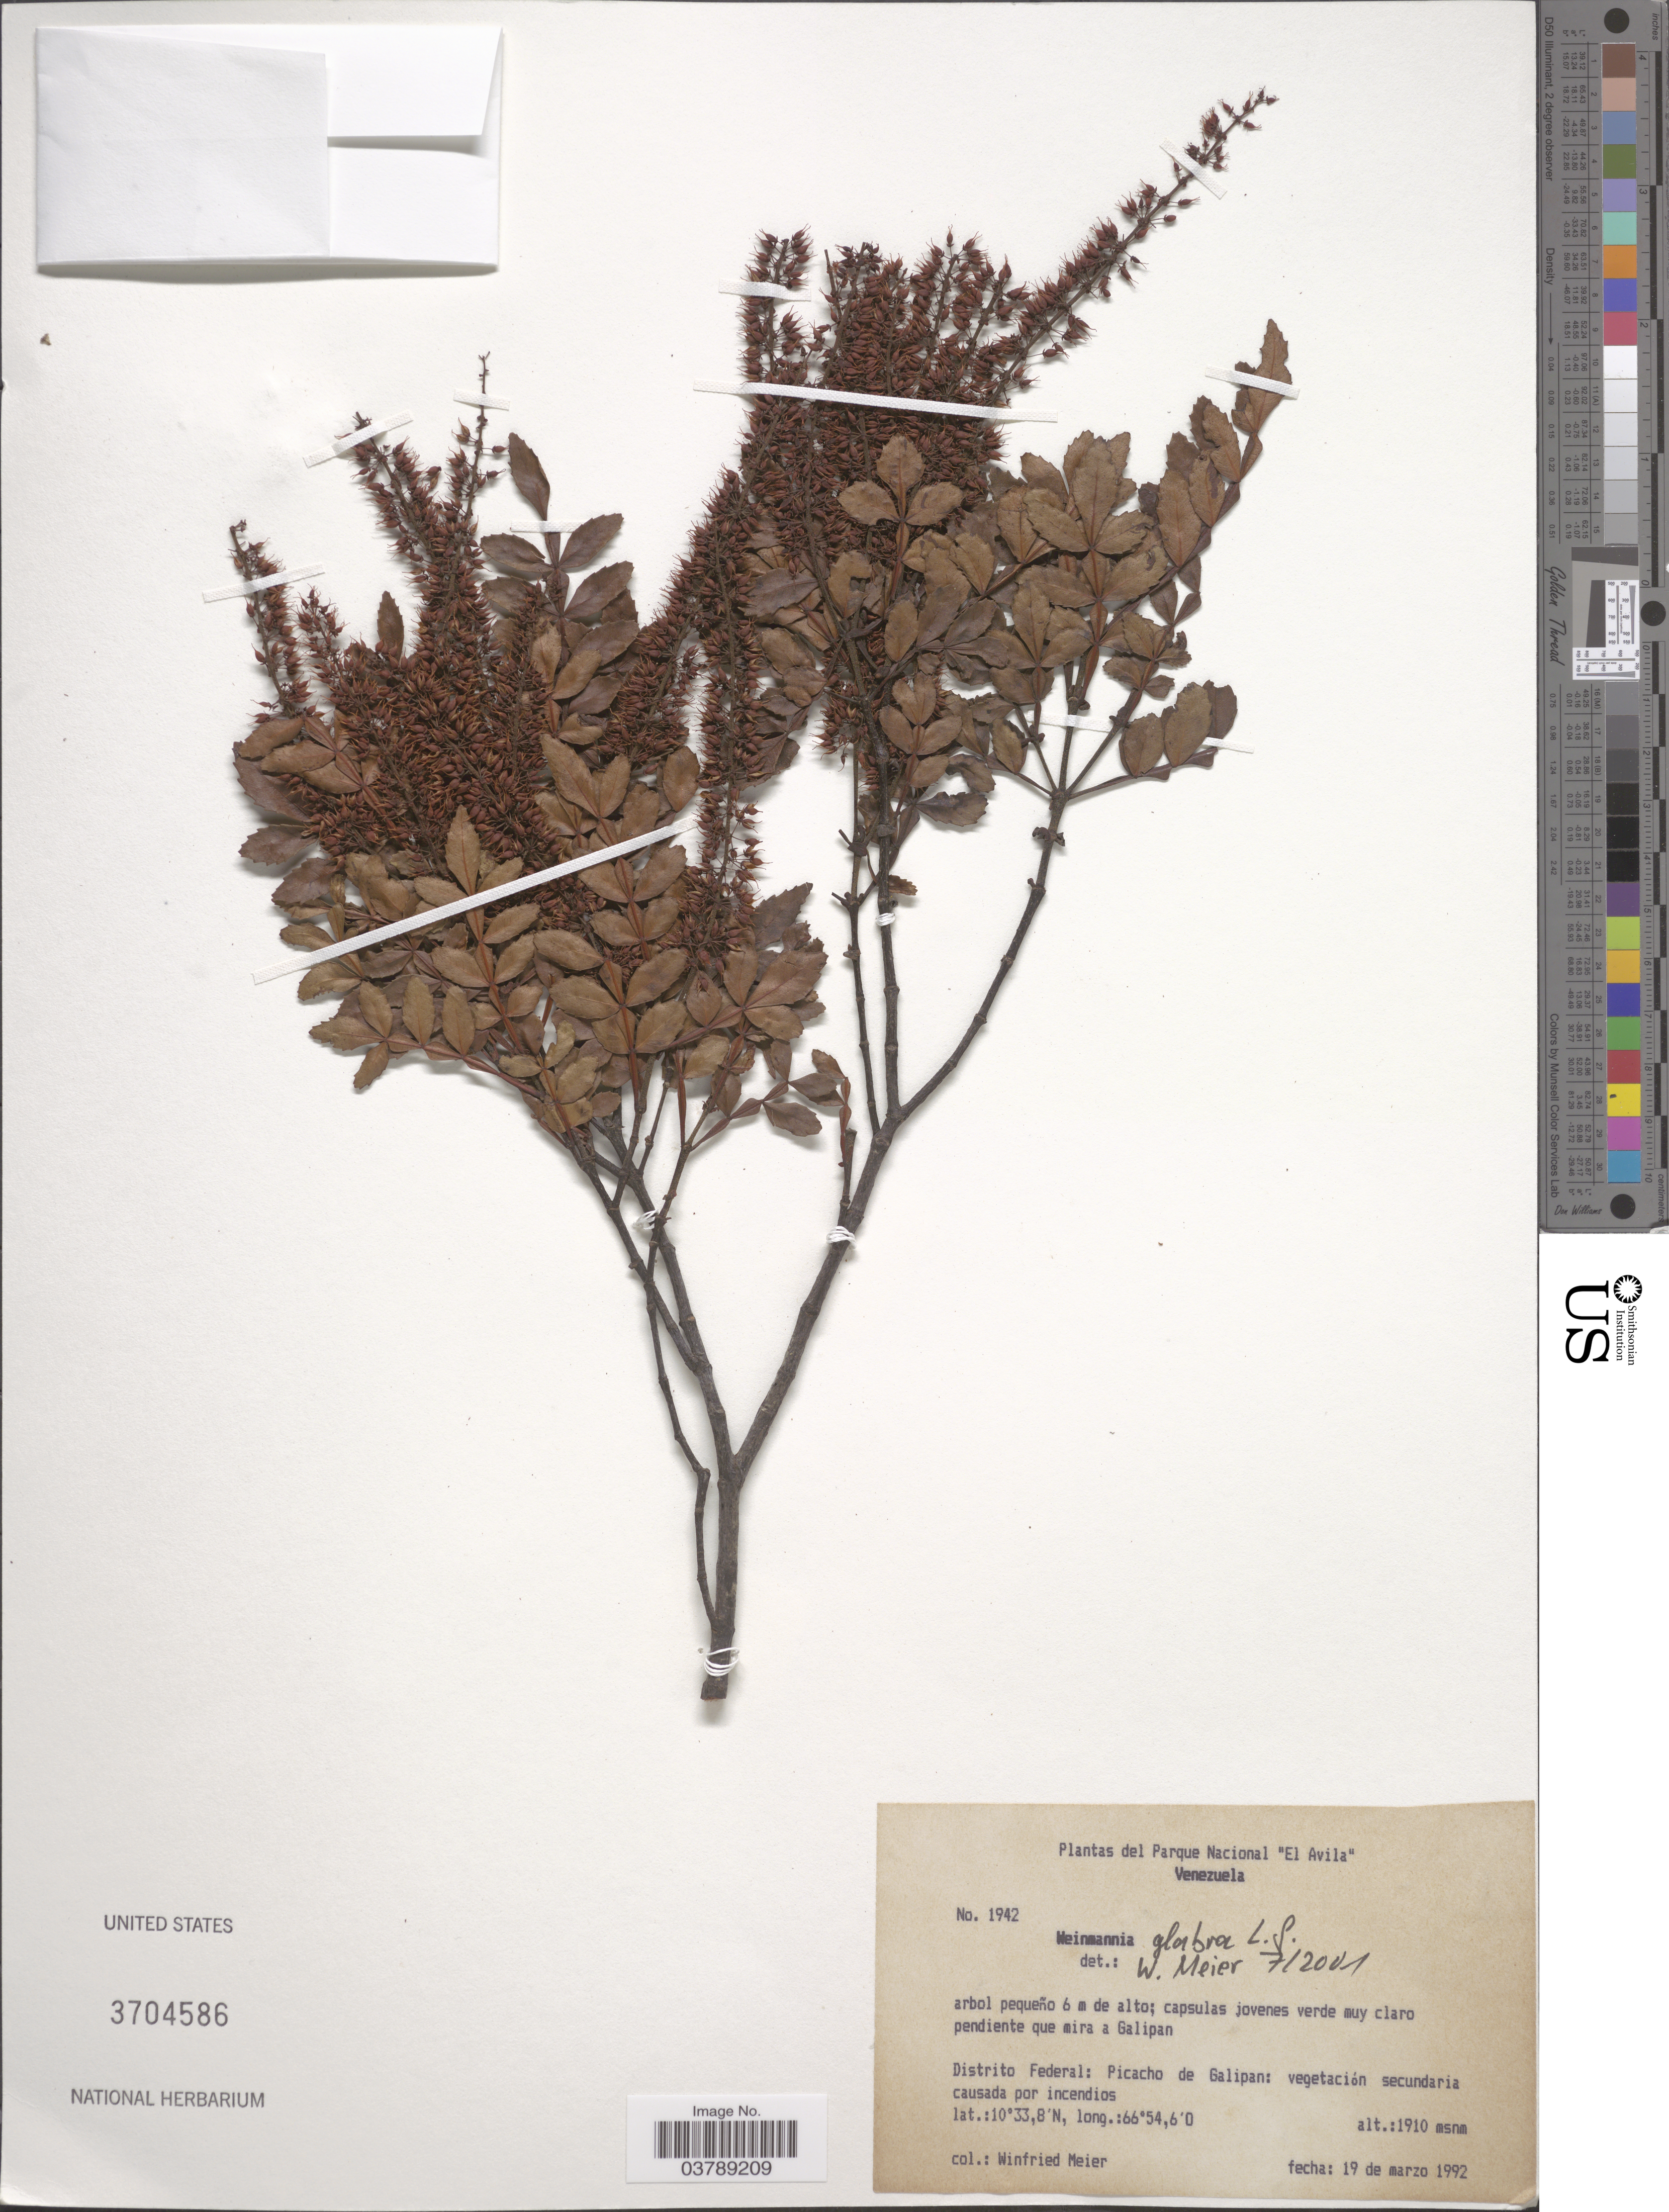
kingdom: Plantae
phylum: Tracheophyta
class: Magnoliopsida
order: Oxalidales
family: Cunoniaceae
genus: Weinmannia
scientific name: Weinmannia glabra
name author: L. f.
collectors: W. Meier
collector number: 1942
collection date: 1992-03-19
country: Venezuela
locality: Distrito Federal: Picacho de Galipan: vegetación secundaria causada por incendios.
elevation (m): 1910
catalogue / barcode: US 3704586